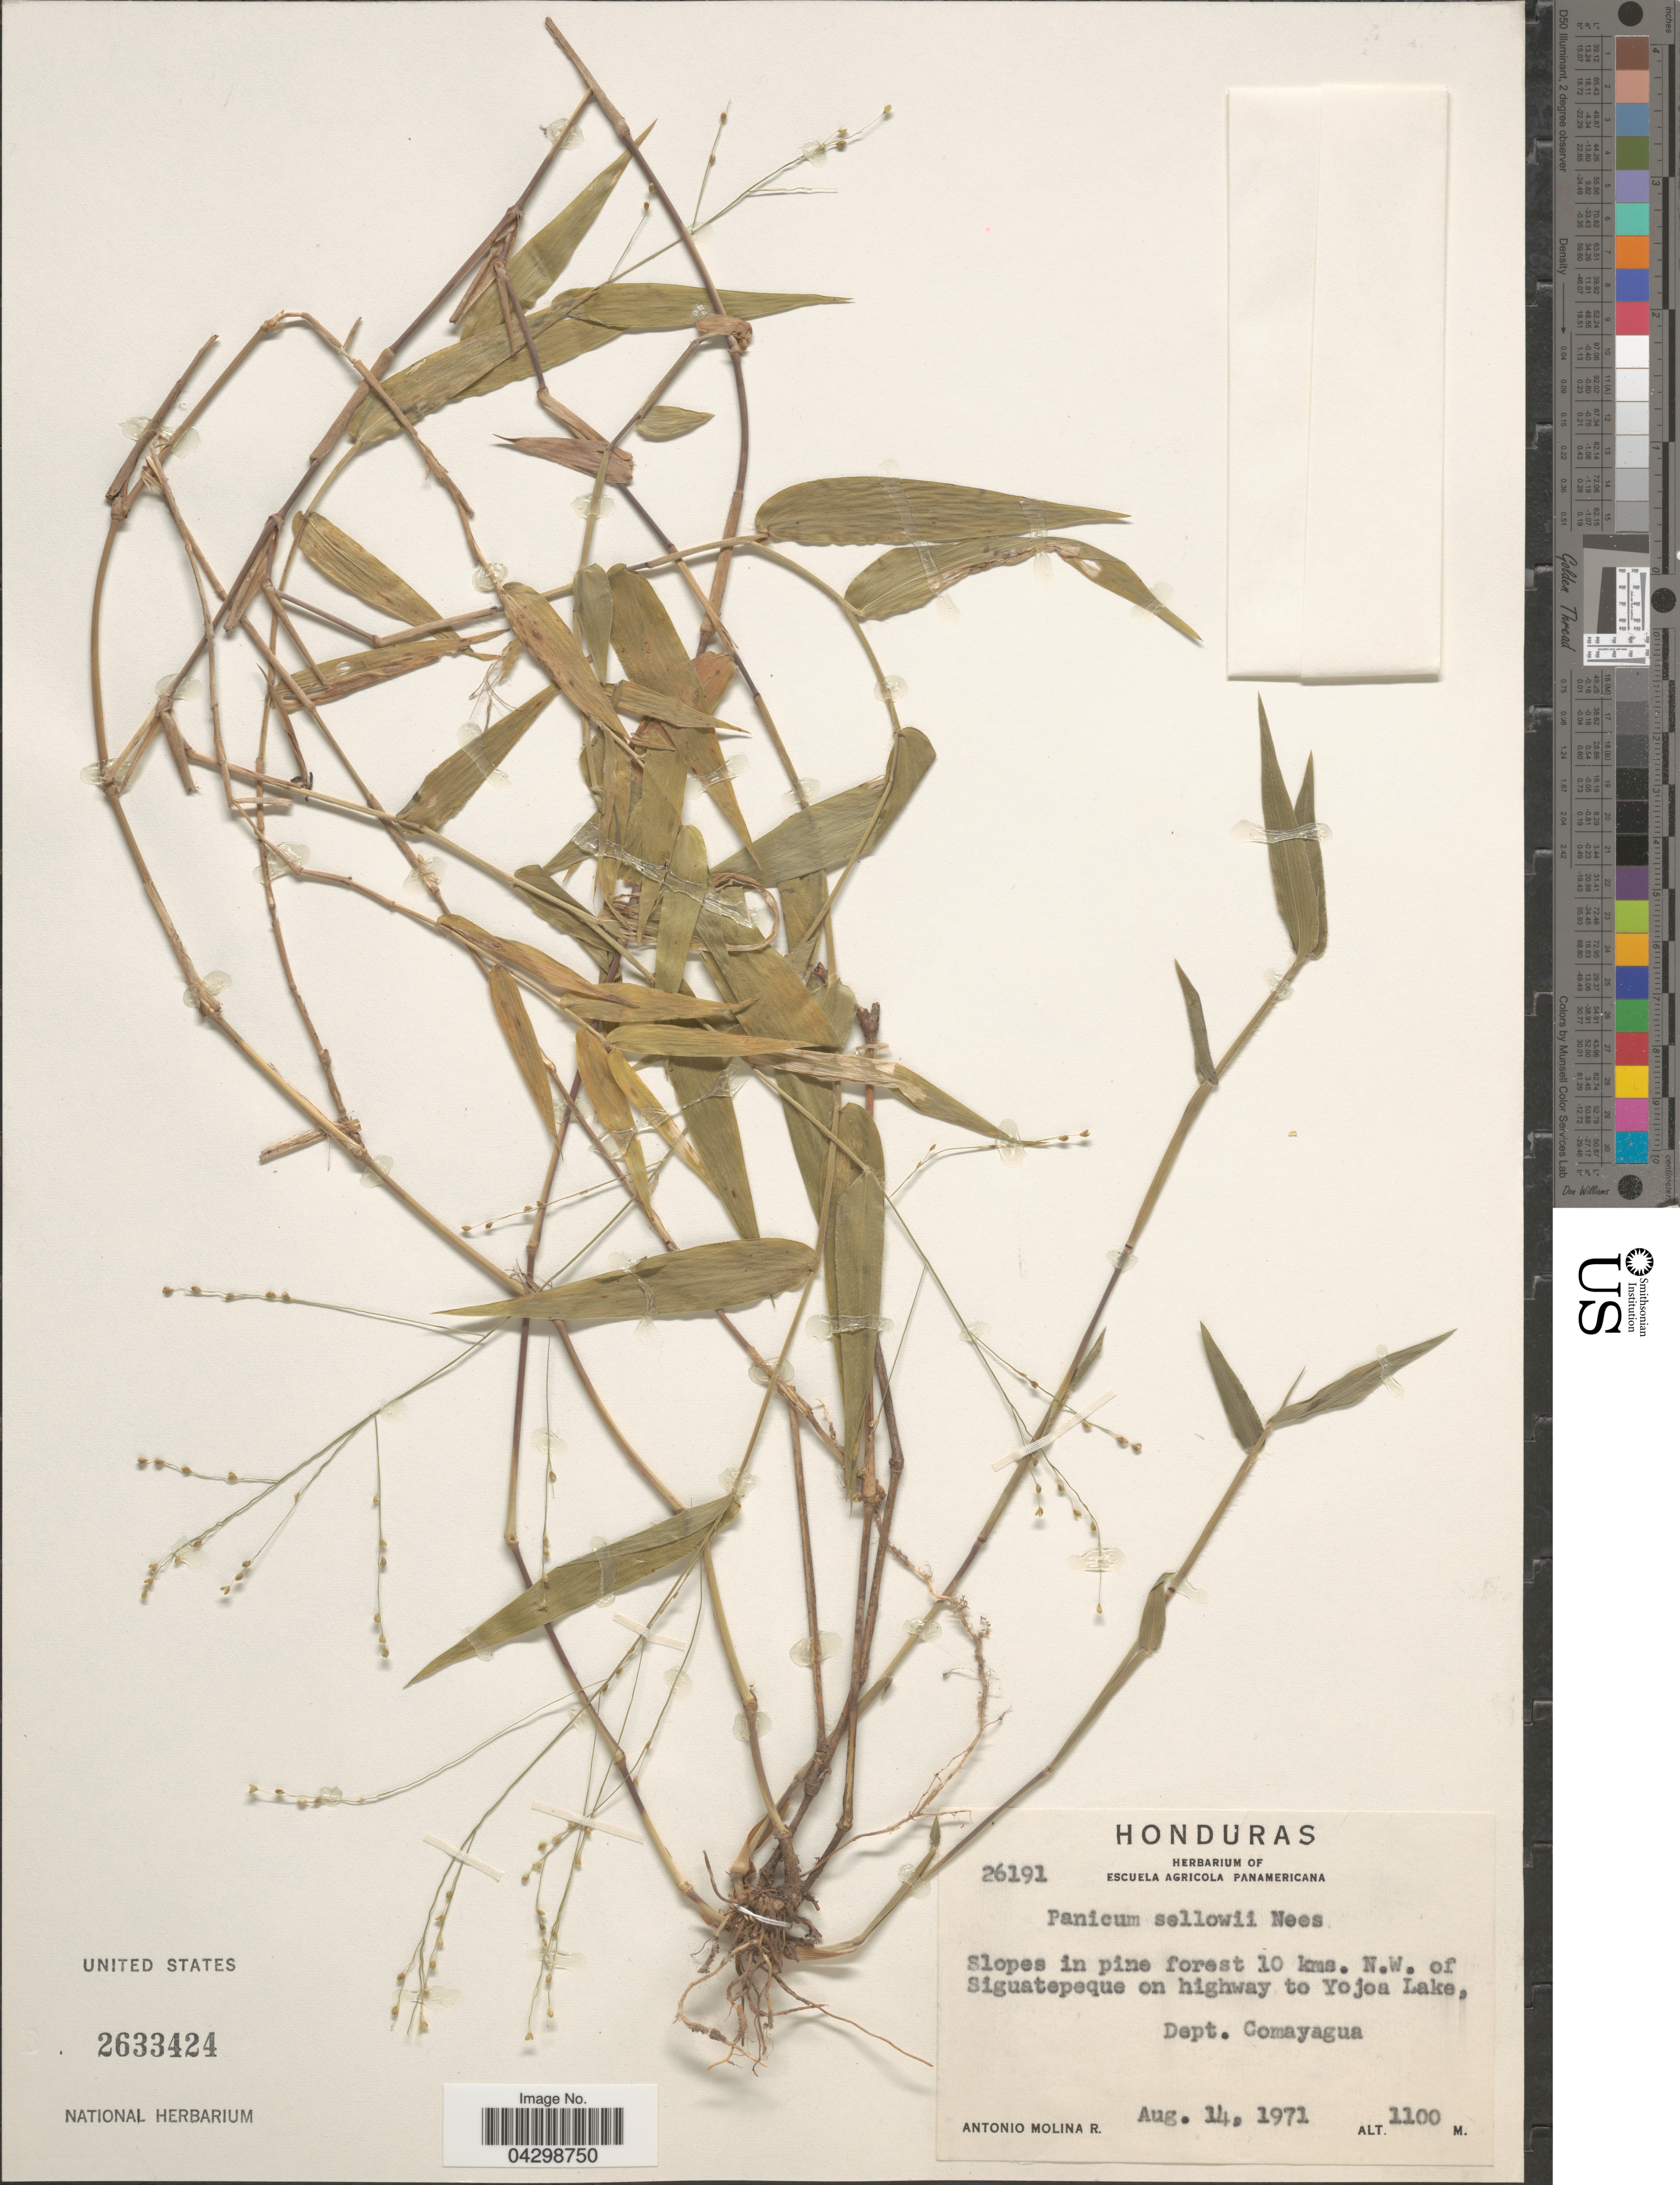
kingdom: Plantae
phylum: Tracheophyta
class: Liliopsida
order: Poales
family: Poaceae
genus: Panicum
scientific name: Panicum sellowii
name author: Nees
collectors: A. Molina R.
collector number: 26191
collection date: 1971-08-14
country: Honduras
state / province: Comayagua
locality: Slopes in pine forest 10 kms. N.W. of Siguatepeque on highway to Yojoa Lake, Dept. Comayagua.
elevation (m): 1100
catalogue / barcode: US 2633424